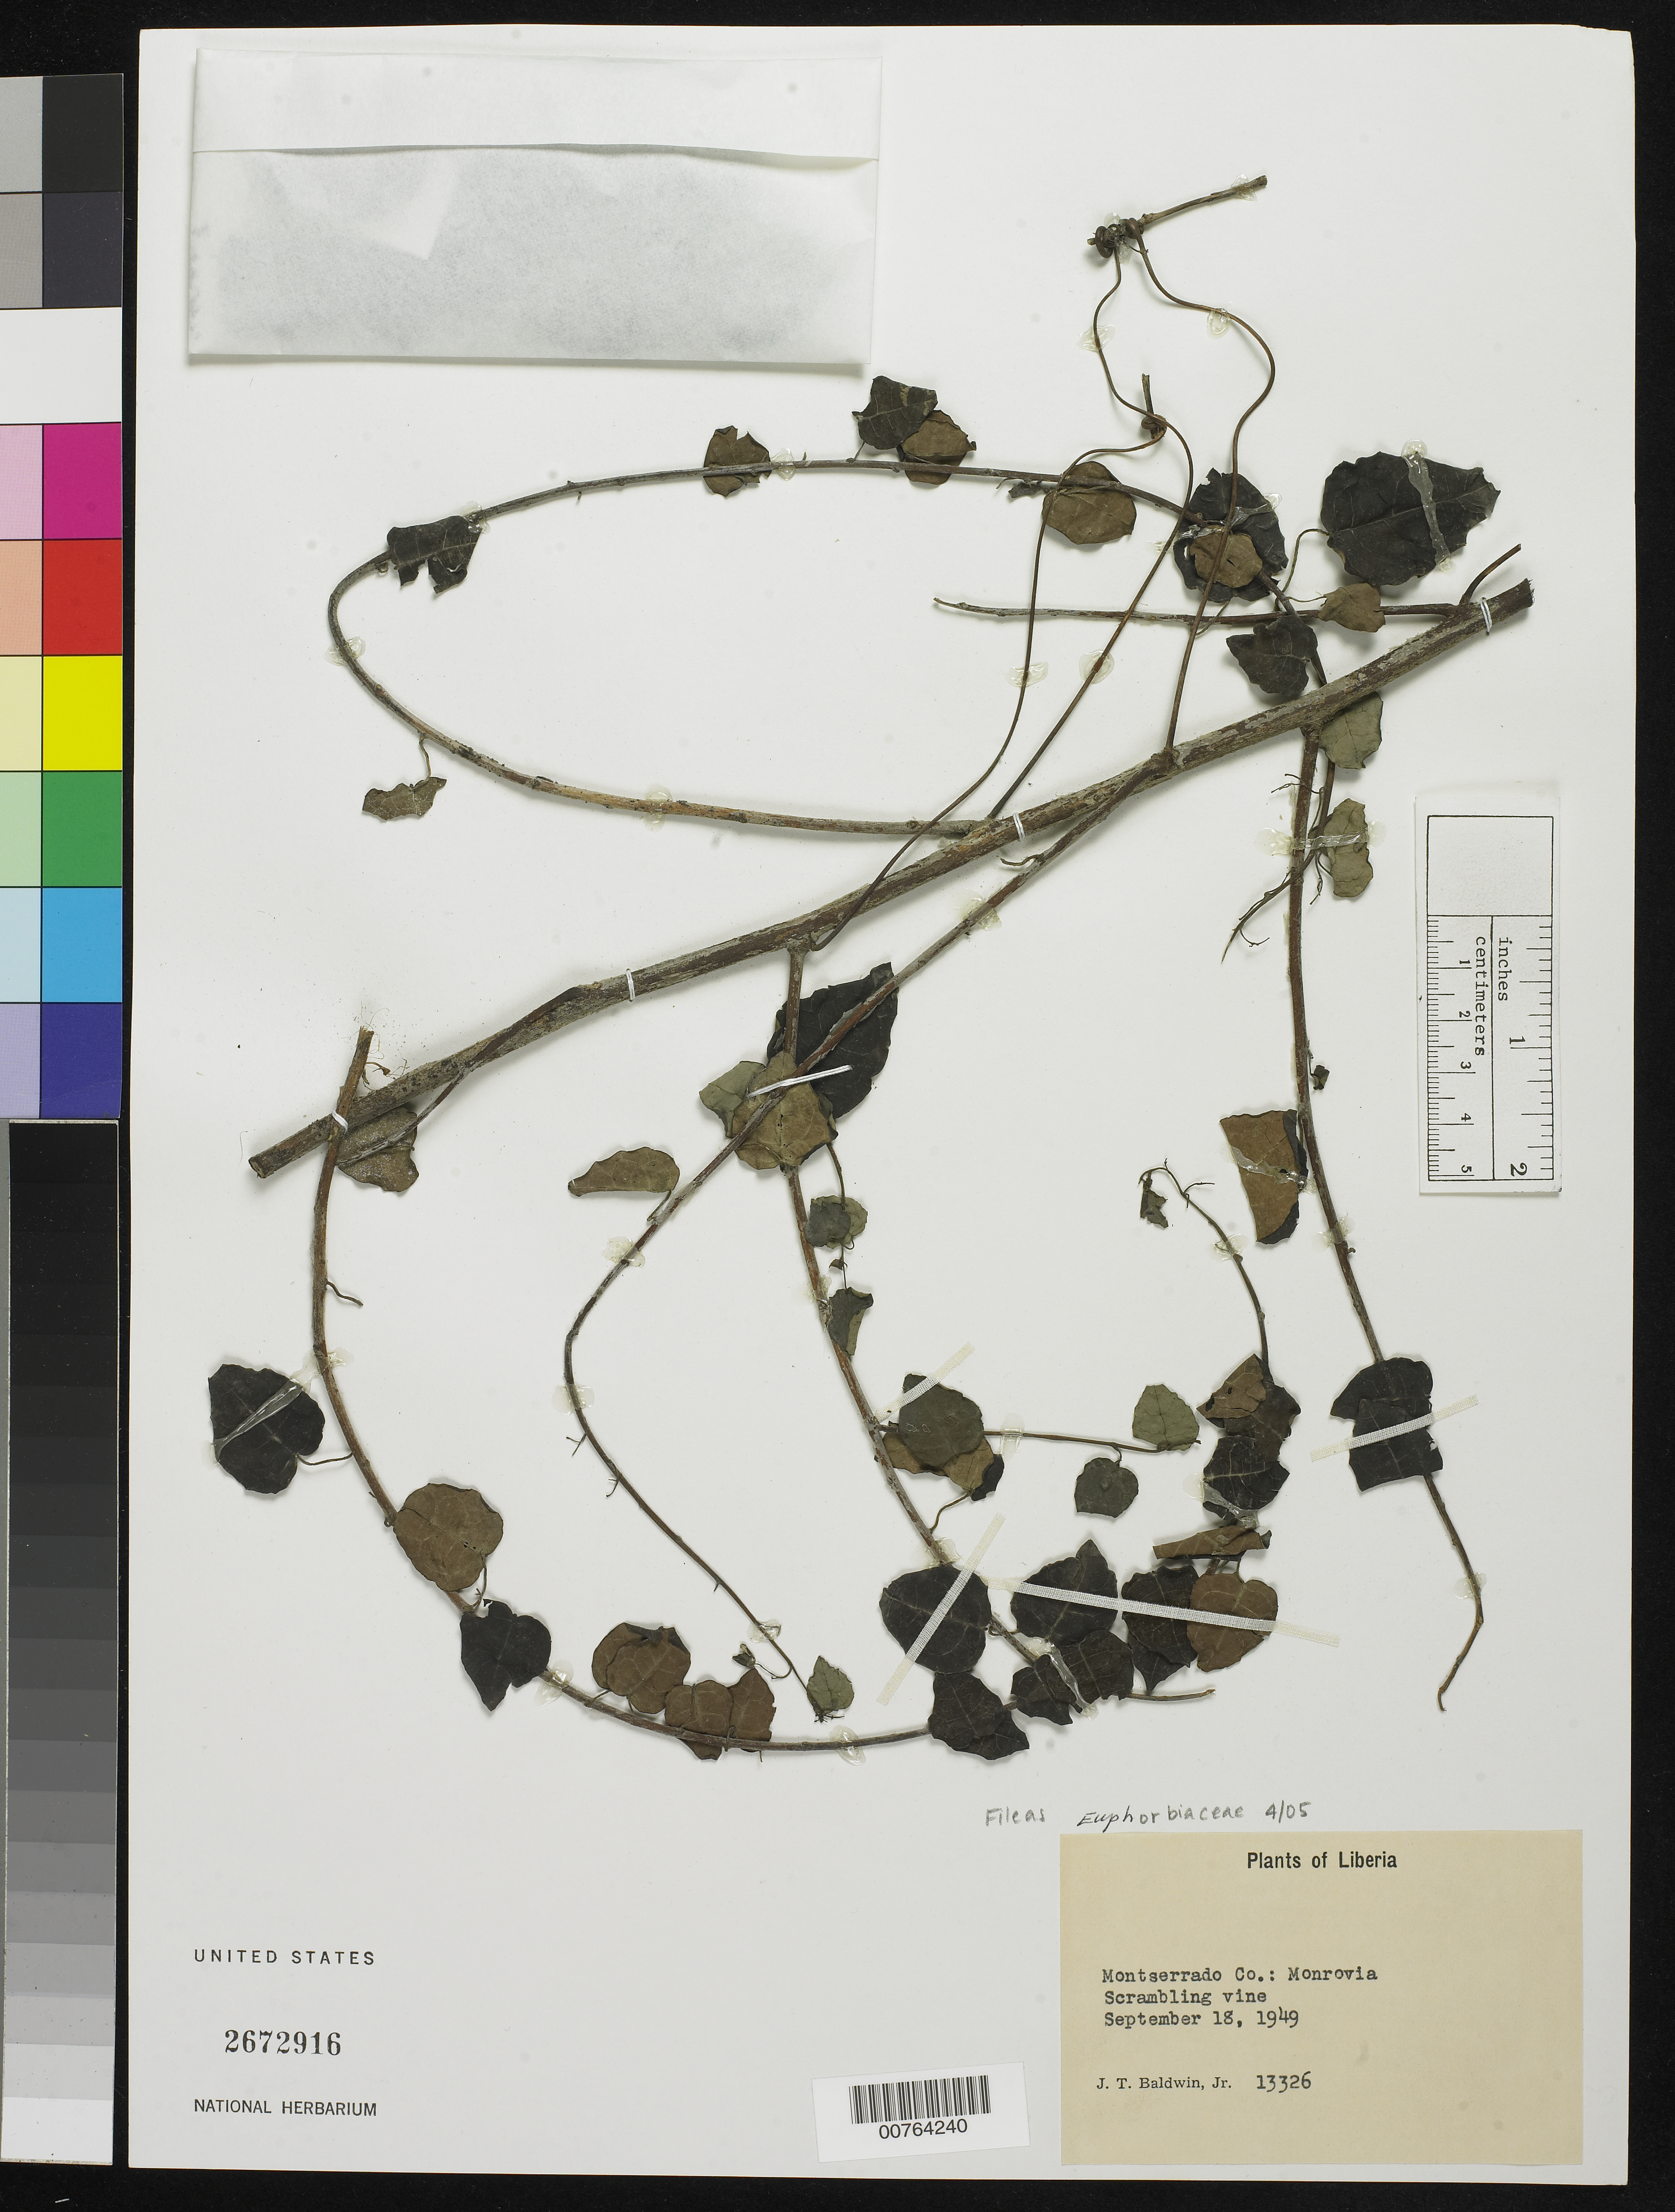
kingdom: Plantae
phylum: Tracheophyta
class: Magnoliopsida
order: Malpighiales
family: Euphorbiaceae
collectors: J. T. Baldwin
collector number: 13326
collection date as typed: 18 Sep 1949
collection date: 1949-09-18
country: Liberia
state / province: Montserrado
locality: Monrovia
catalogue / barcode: US 2672916